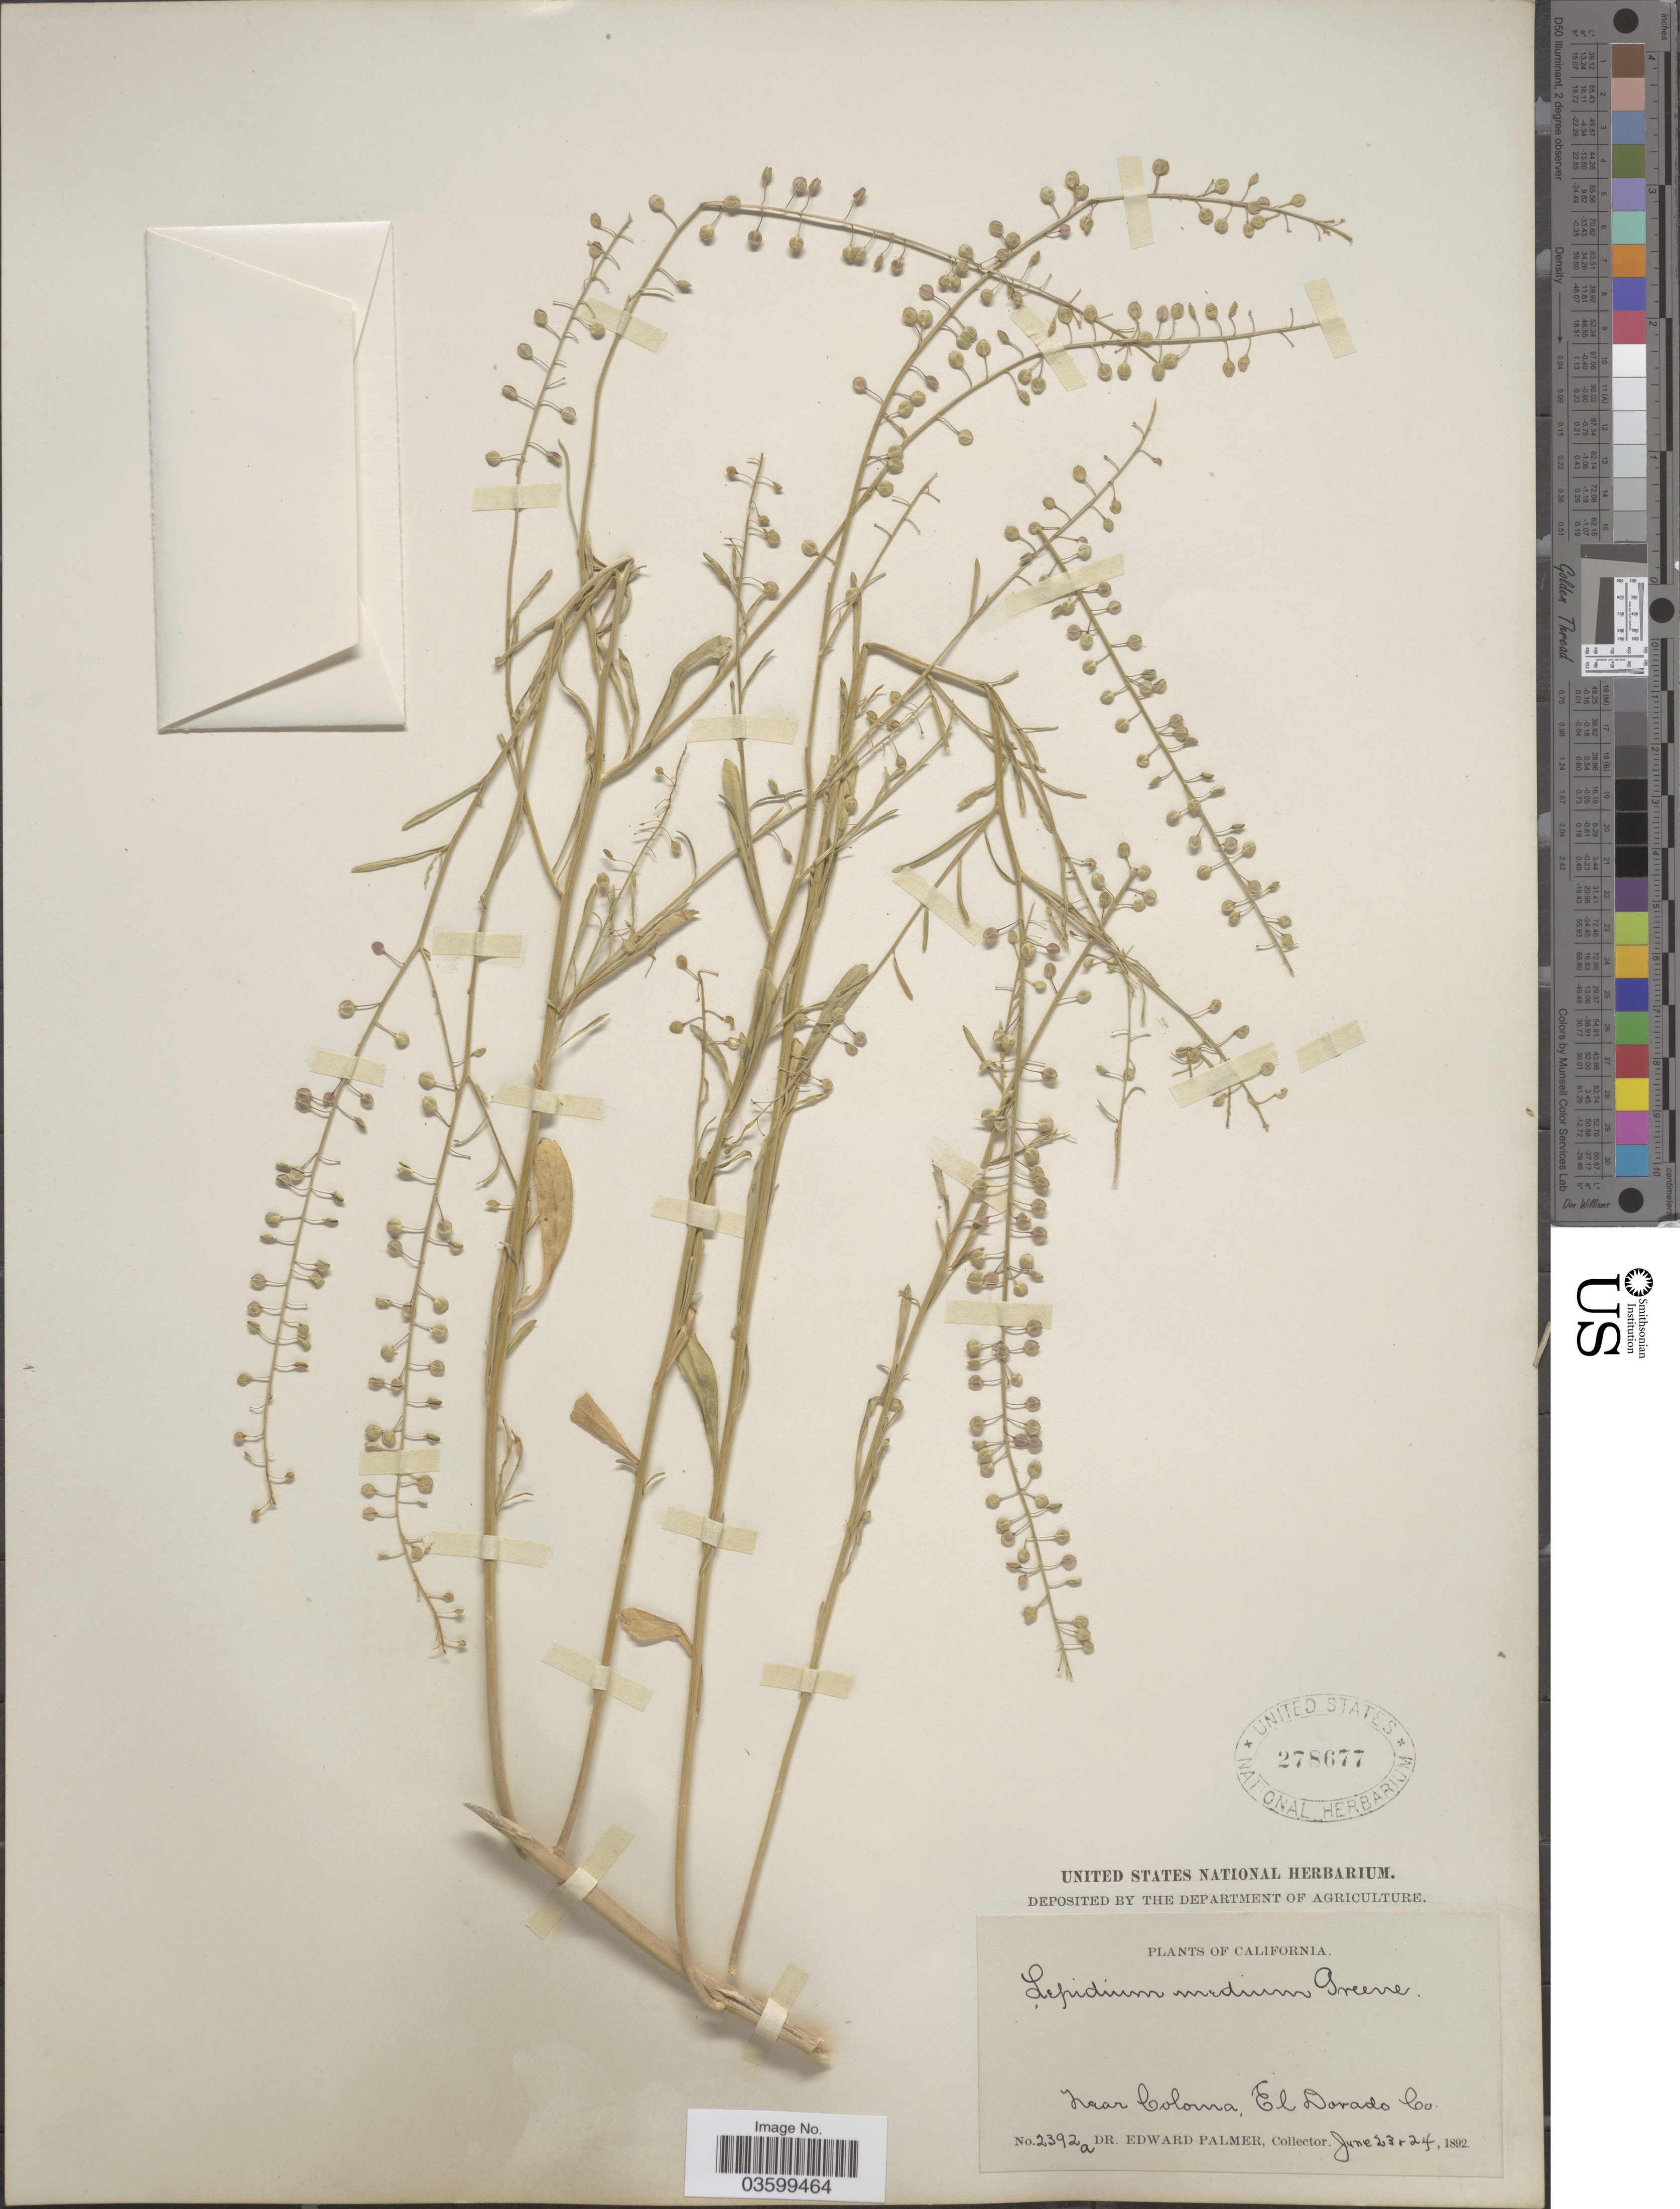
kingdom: Plantae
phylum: Tracheophyta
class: Magnoliopsida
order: Brassicales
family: Brassicaceae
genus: Lepidium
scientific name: Lepidium virginicum var. pubescens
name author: (Greene) C.L. Hitchc.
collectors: E. Palmer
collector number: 2392a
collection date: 1892-06-23/1892-06-24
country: United States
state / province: California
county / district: El Dorado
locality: Near Coloma, El Dorado Co.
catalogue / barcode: US 278677